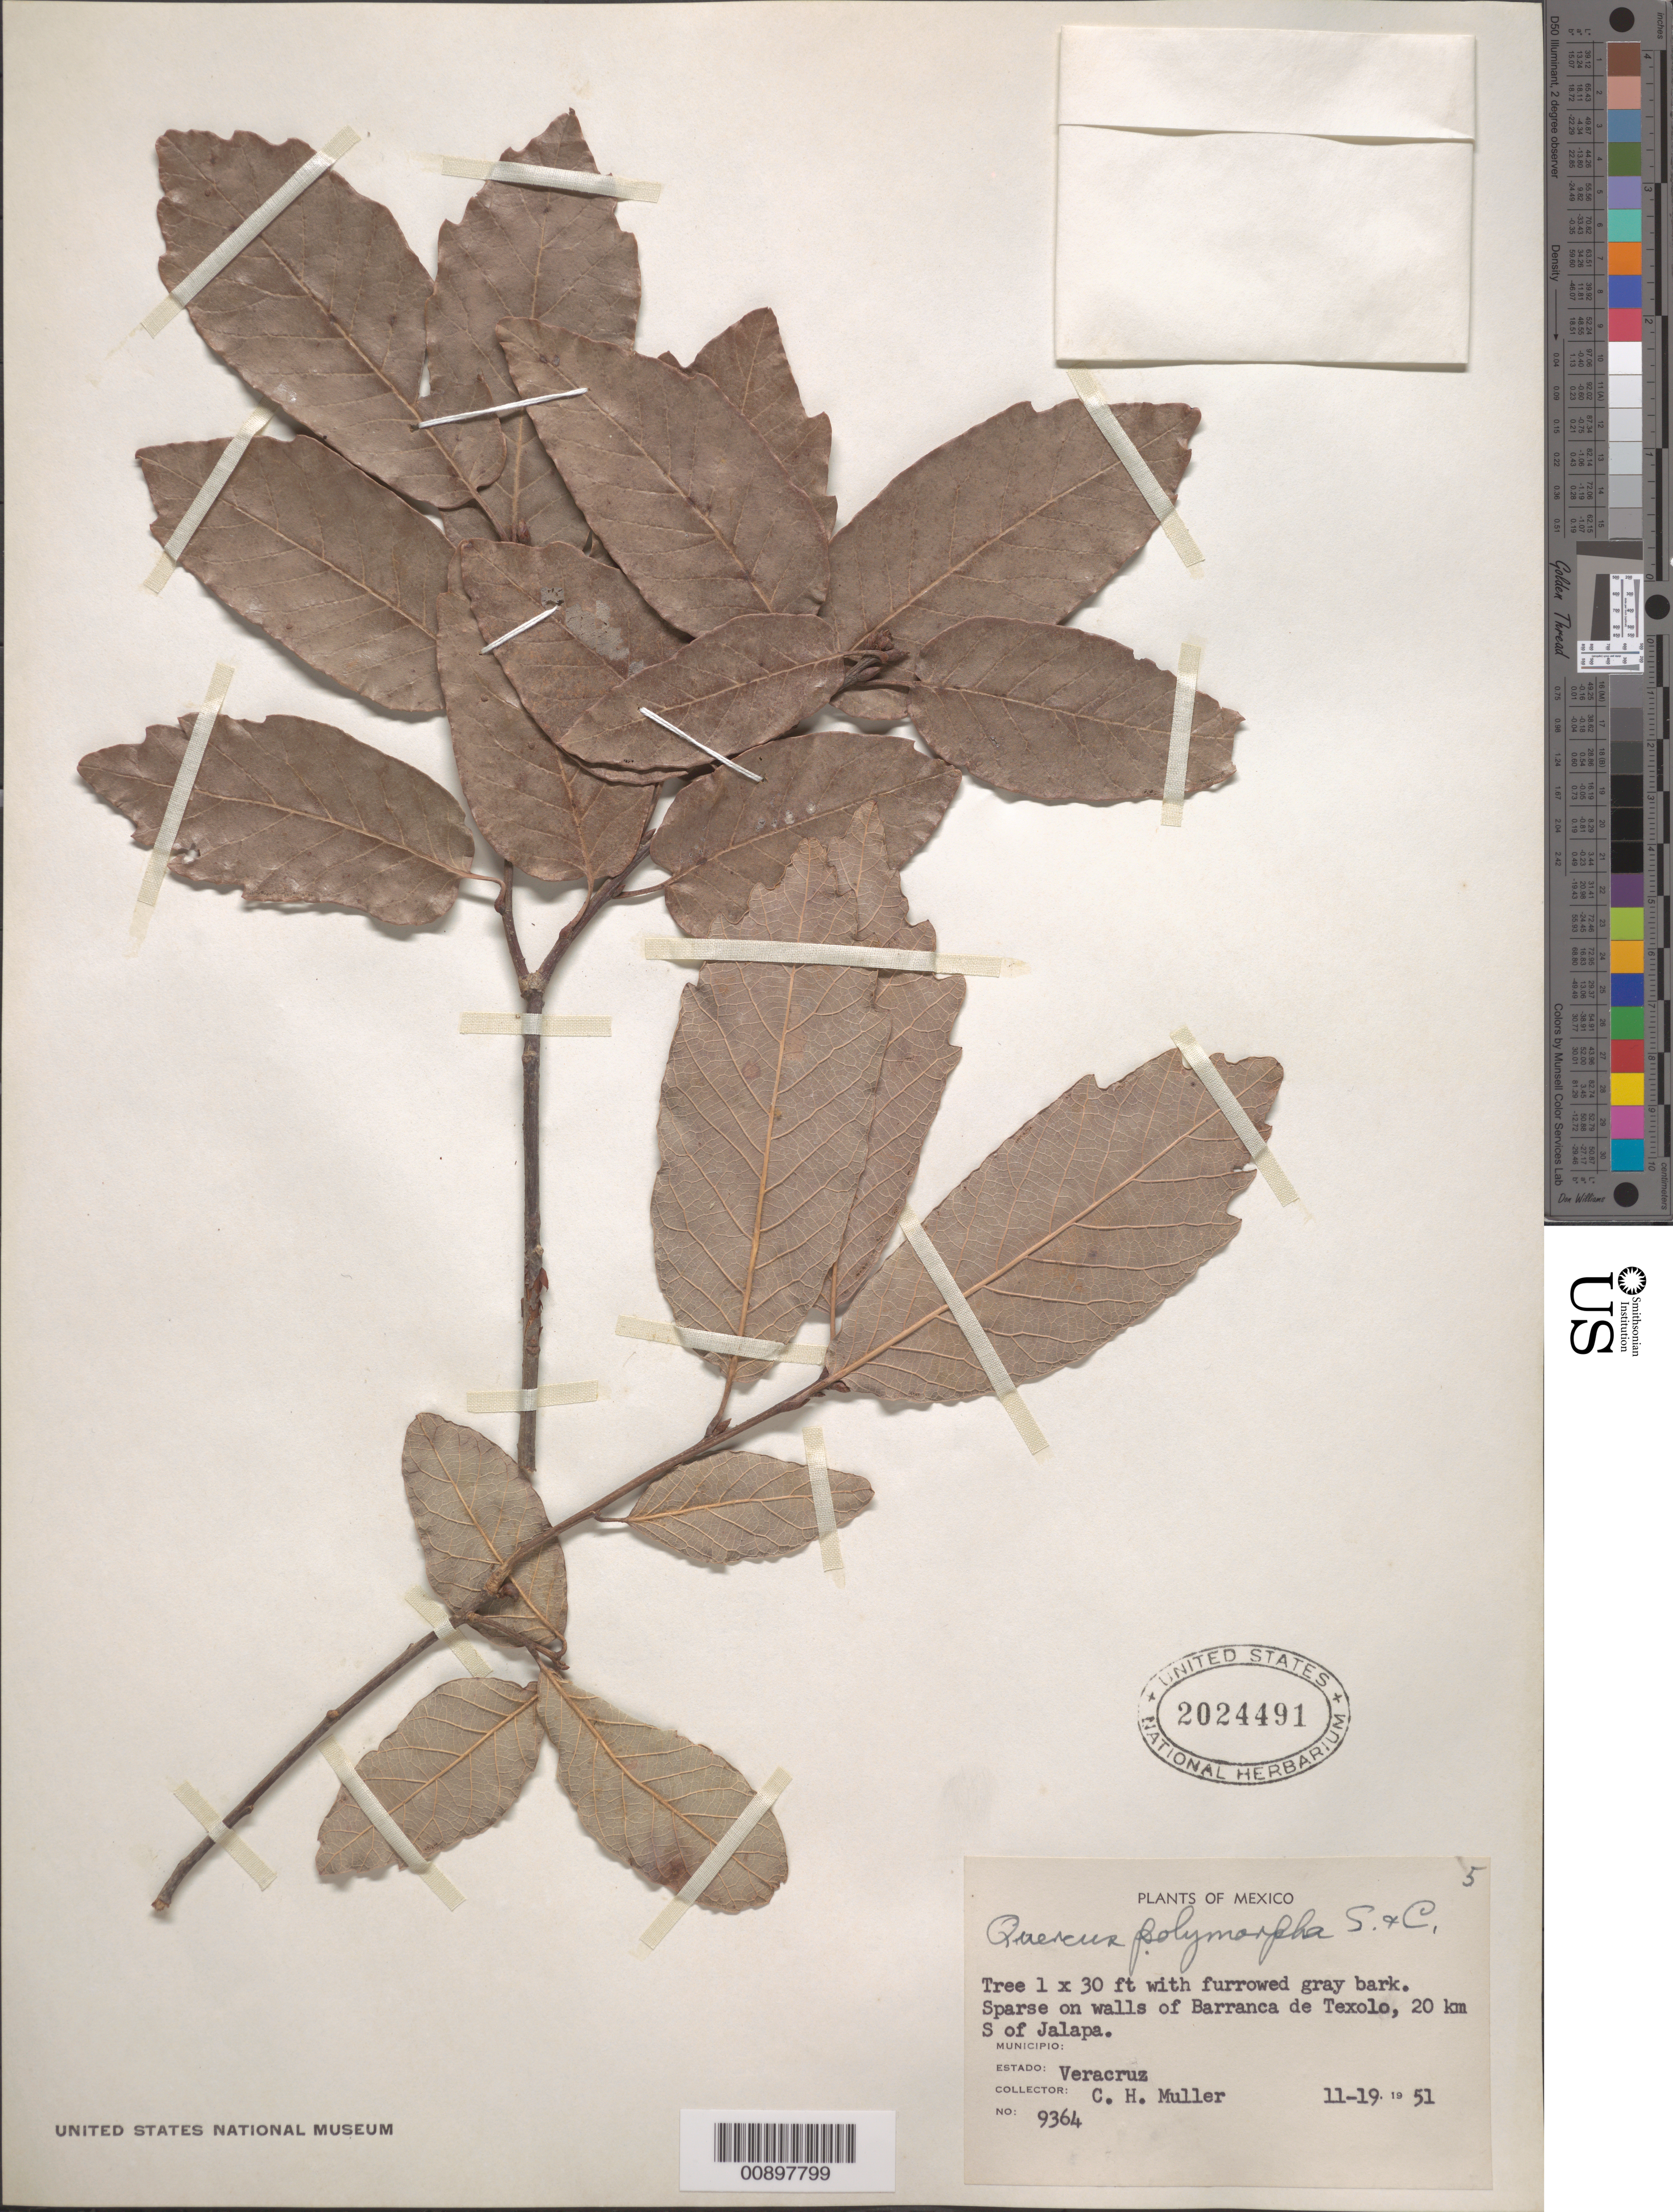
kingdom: Plantae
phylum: Tracheophyta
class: Magnoliopsida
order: Fagales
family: Fagaceae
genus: Quercus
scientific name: Quercus polymorpha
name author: Schltdl. & Cham.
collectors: C. H. Muller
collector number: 9364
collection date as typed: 19 Nov 1951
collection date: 1951-11-19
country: Mexico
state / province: Veracruz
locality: Barranca de Texolo, 20 km S of Jalapa, Veracruz.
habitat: On walls of Barranca.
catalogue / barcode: US 2024491